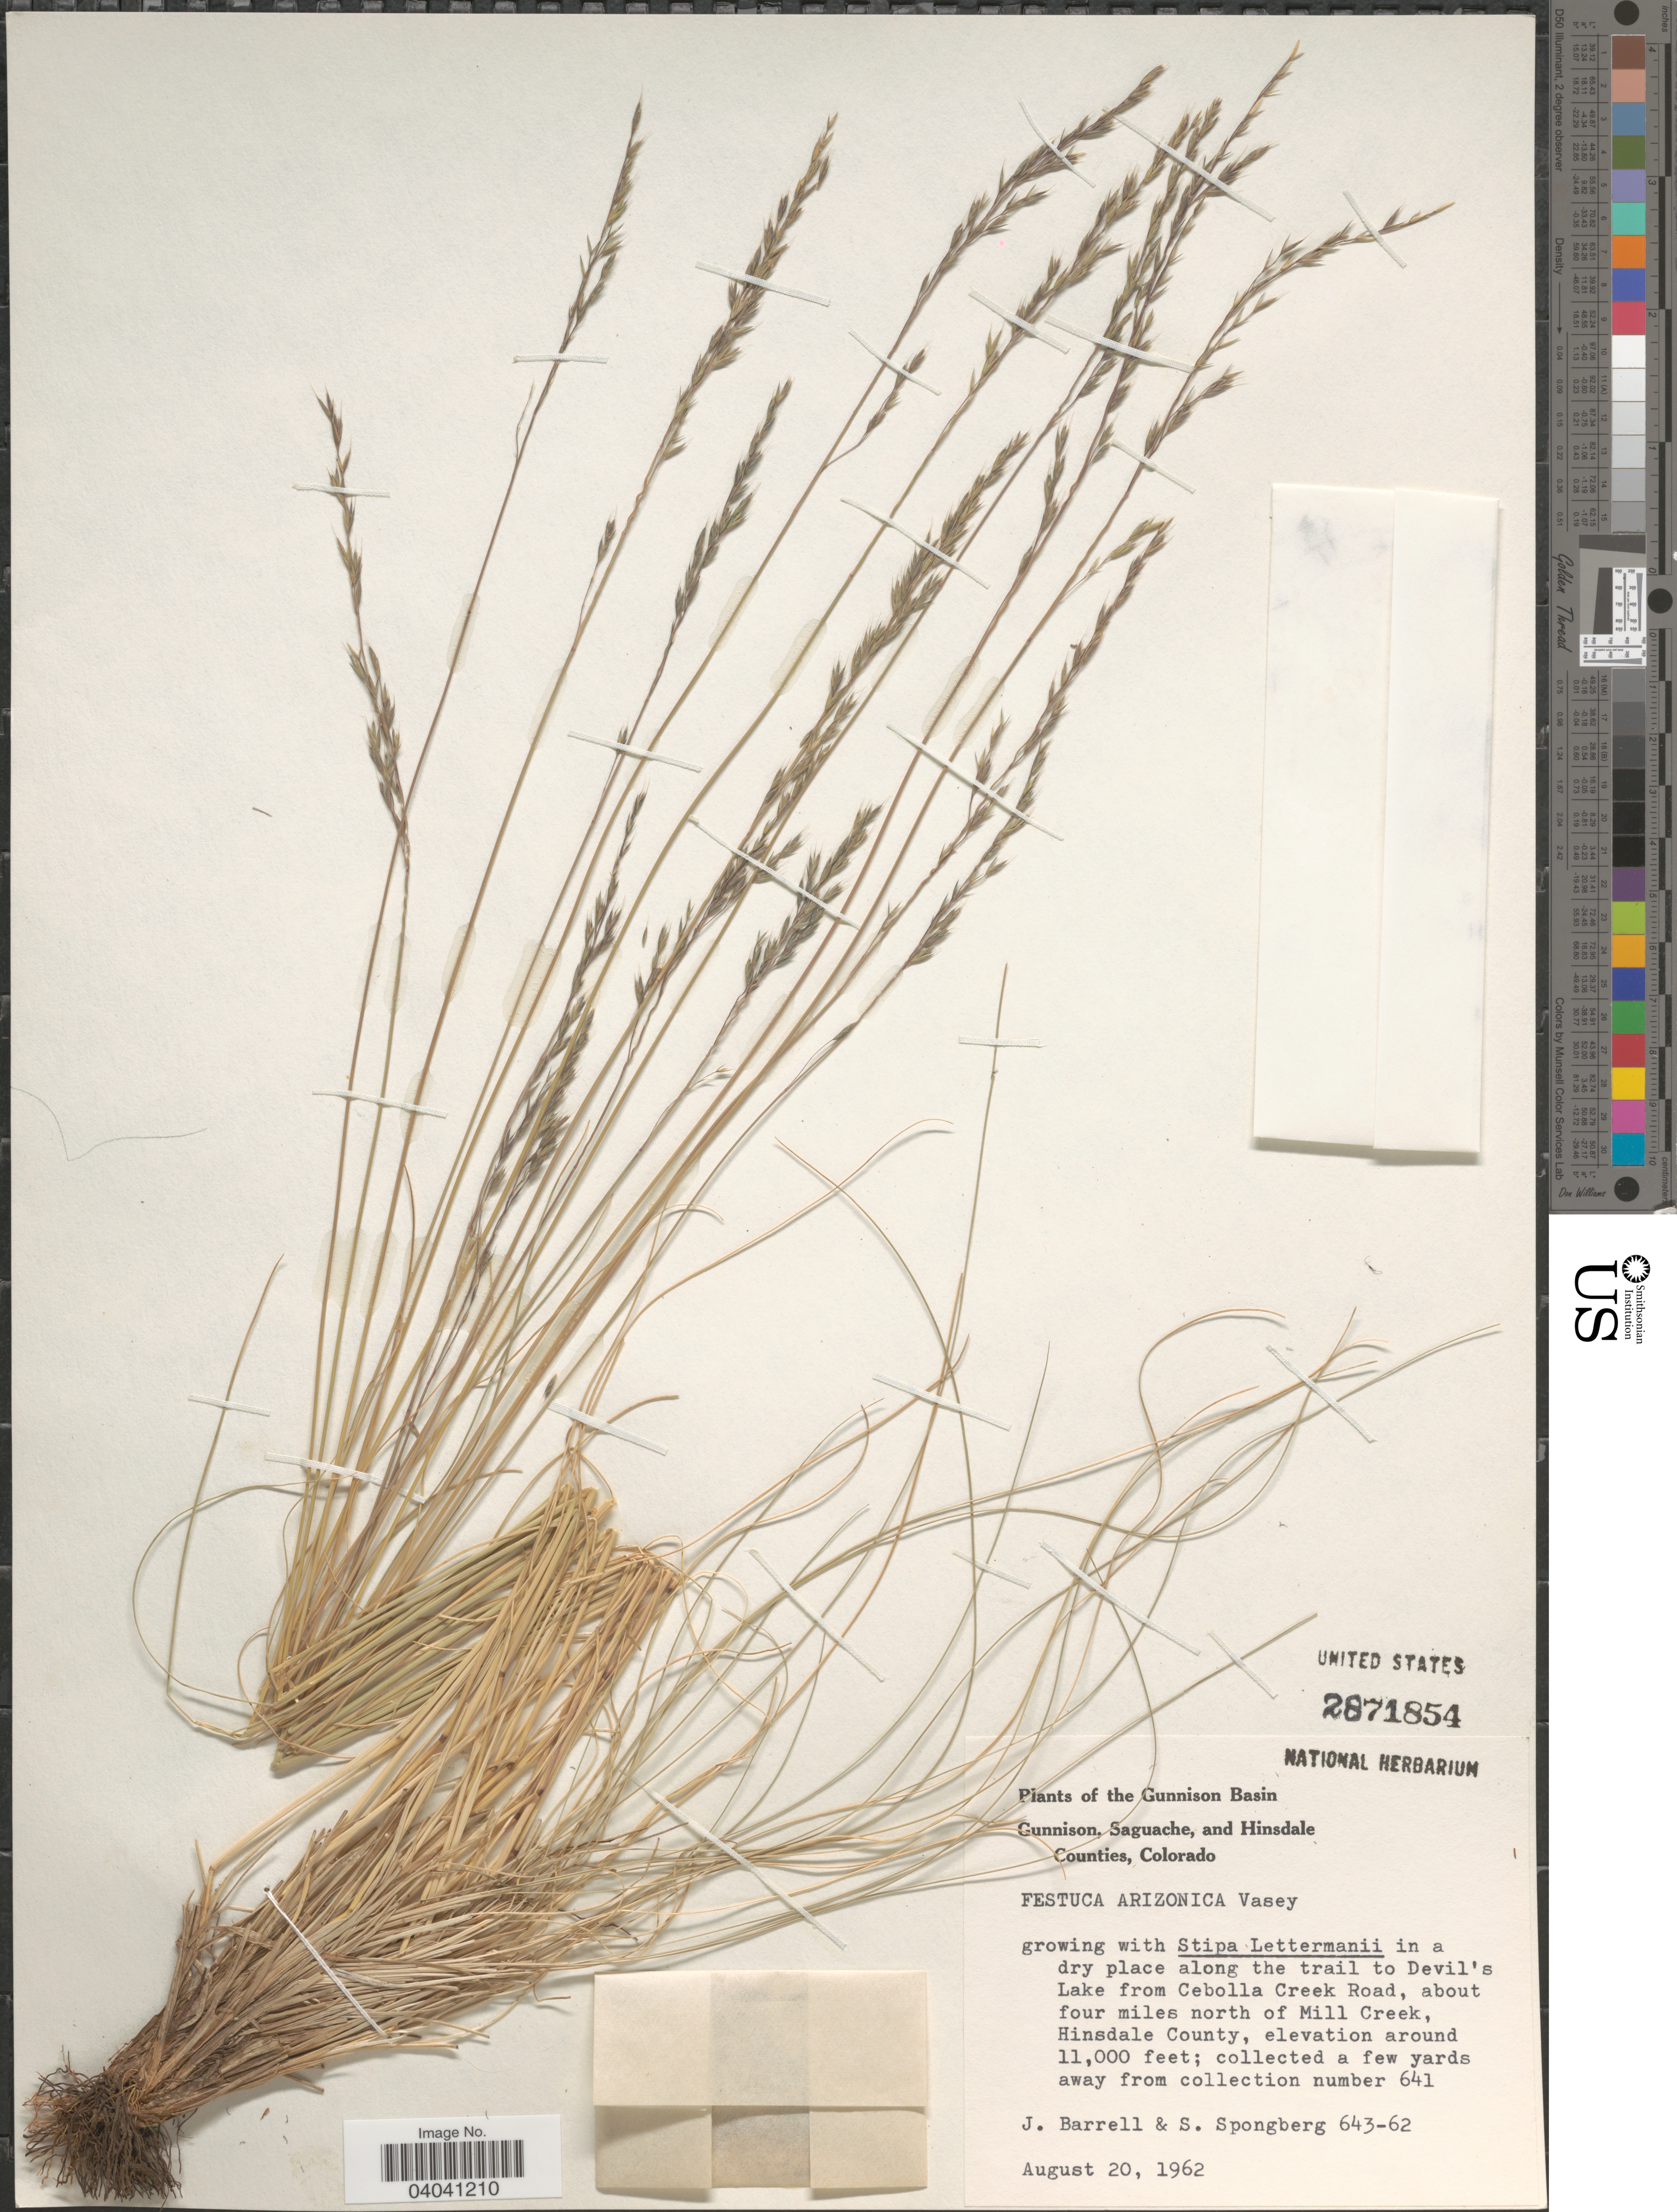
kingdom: Plantae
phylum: Tracheophyta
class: Liliopsida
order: Poales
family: Poaceae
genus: Festuca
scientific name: Festuca arizonica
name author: Vasey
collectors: J. Barrell & S. A.Spongberg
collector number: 643-62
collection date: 1962-08-20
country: United States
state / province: Colorado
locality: Gunnison County. Dry place along the trail to Devil's Lake from Cebolla Creek Road, about four miles north of Mill Creek, Hinsdale County.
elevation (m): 3353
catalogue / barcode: US 2871854